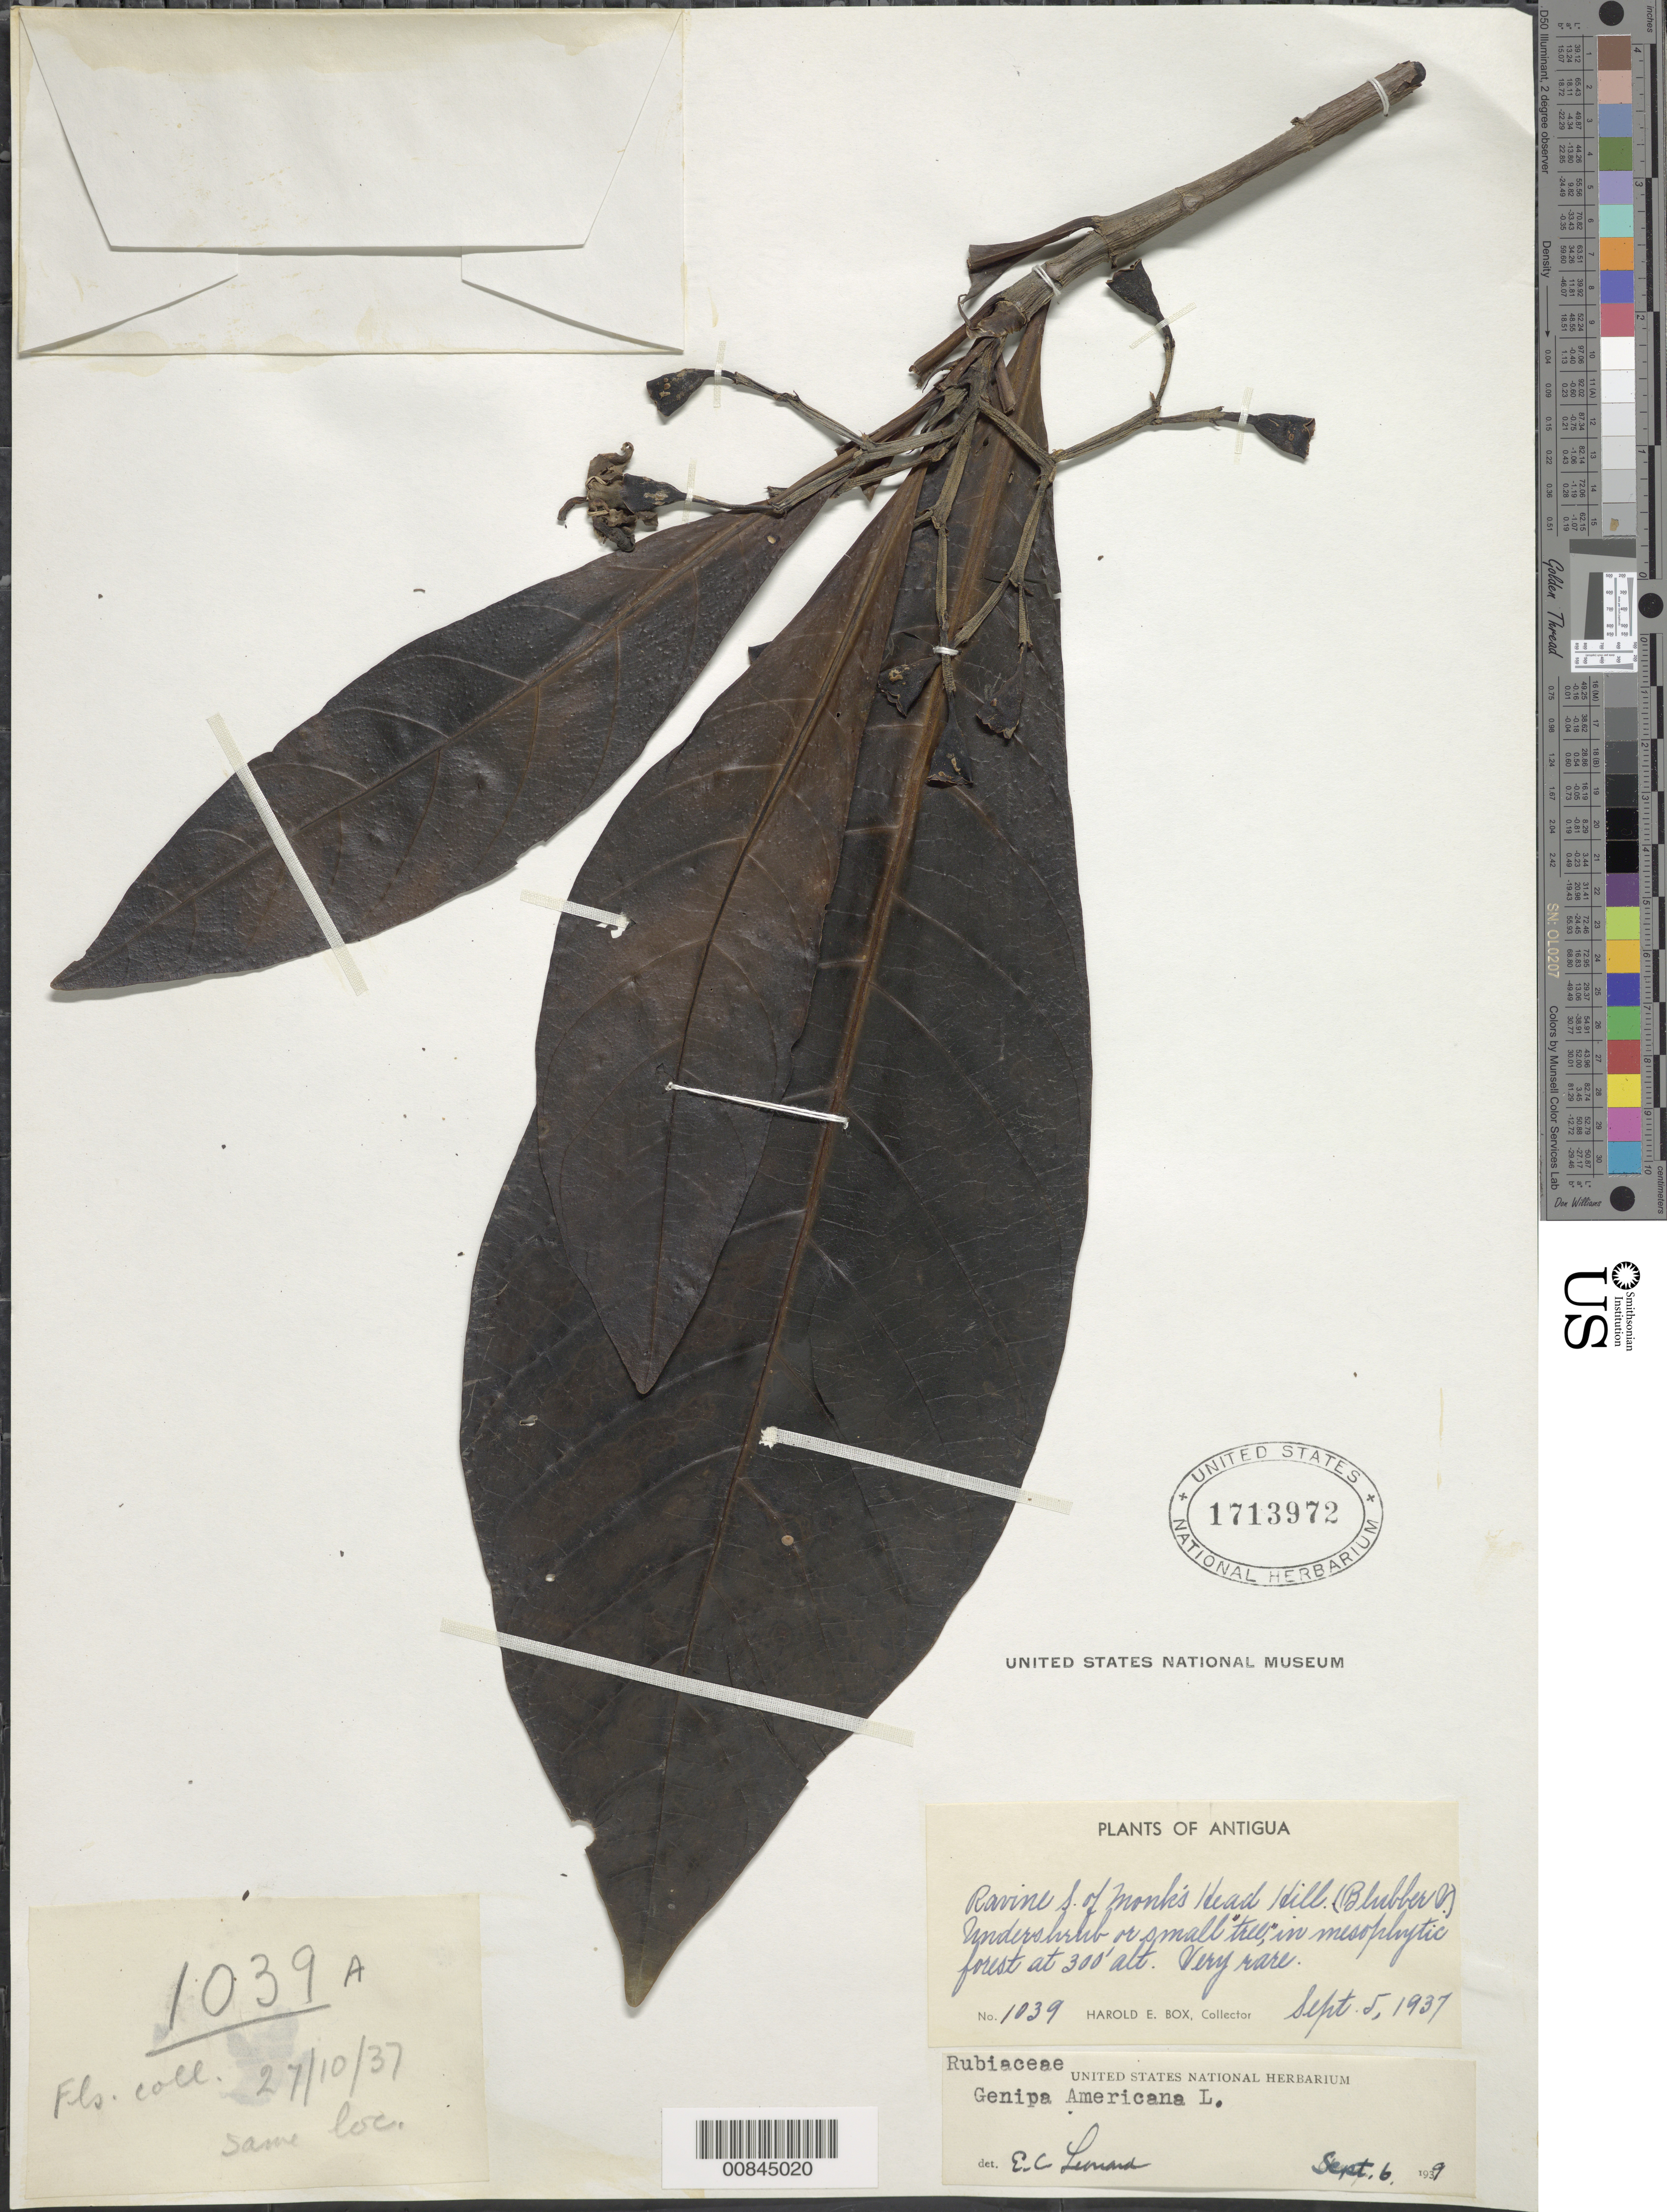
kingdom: Plantae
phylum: Tracheophyta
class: Magnoliopsida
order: Gentianales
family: Rubiaceae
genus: Genipa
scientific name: Genipa americana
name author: L.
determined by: Leonard, Emery C., (US)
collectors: H. E. Box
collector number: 1039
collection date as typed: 05 Sep 1937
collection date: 1937-09-05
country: Antigua and Barbuda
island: Leeward Is.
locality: Ravine S of Monk's Head Hill (Blubber V.)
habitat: Ravine in mesophytic forest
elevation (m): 91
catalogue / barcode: US 1713972